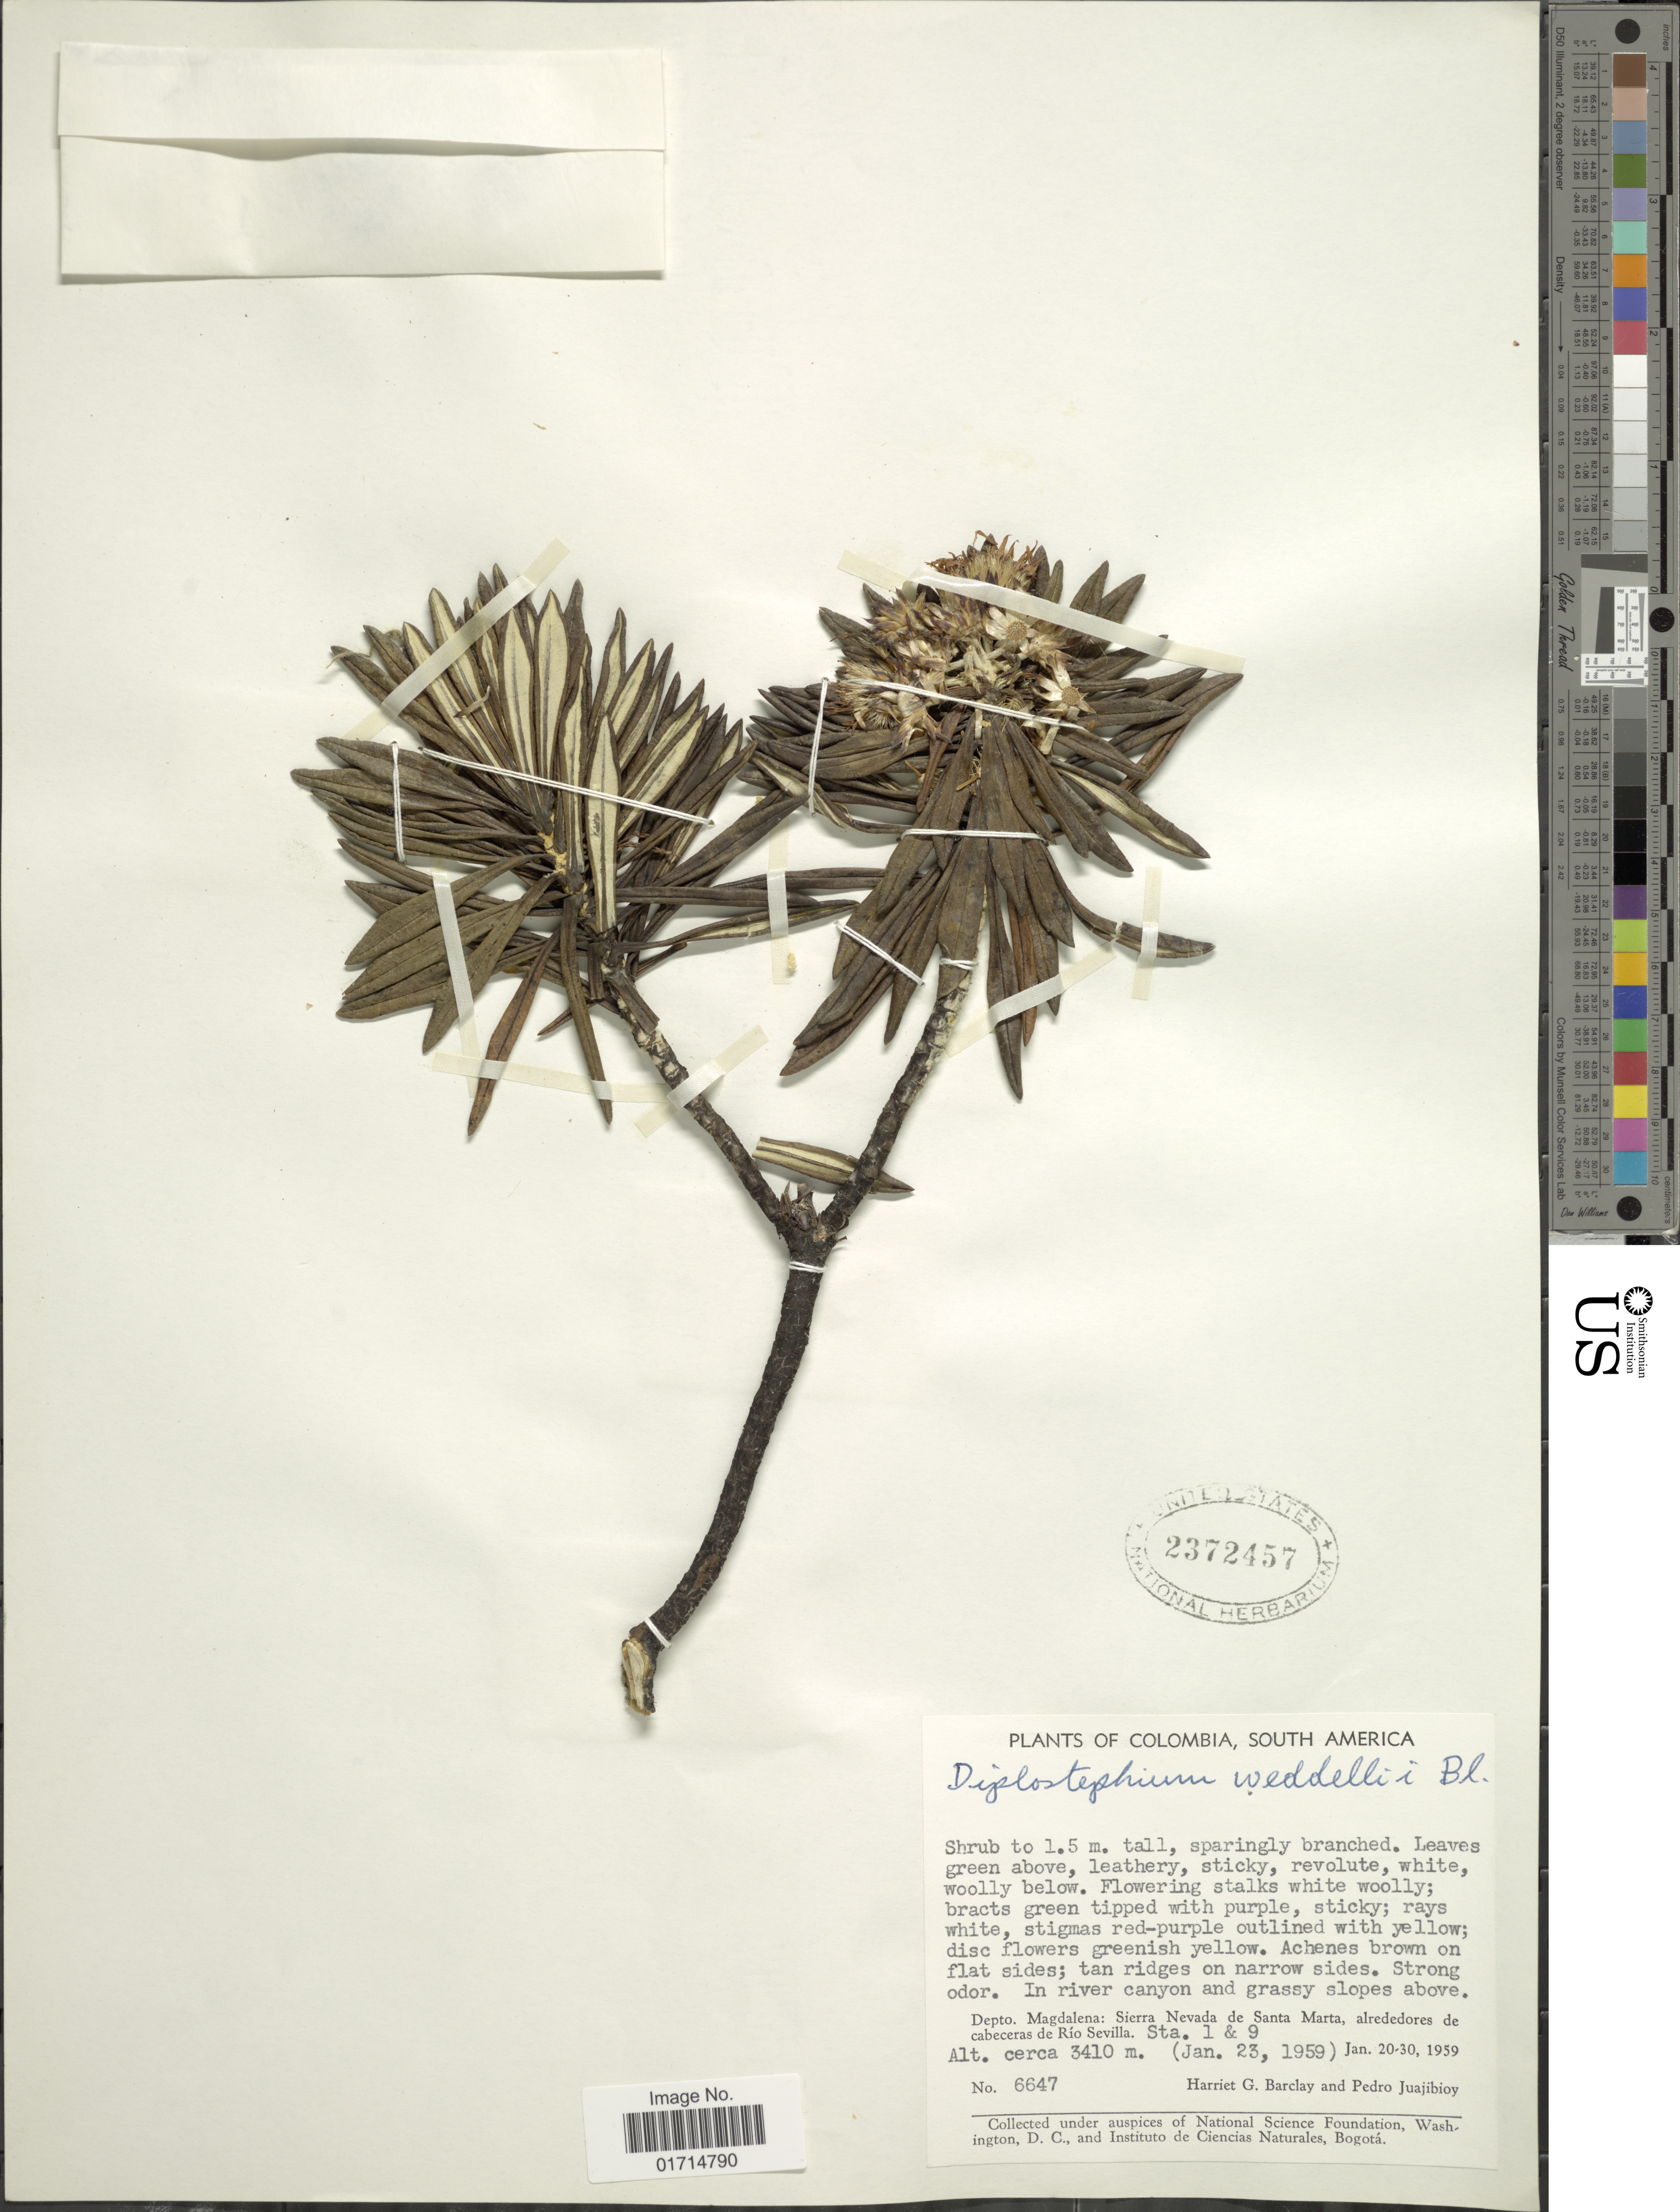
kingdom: Plantae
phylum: Tracheophyta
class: Magnoliopsida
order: Asterales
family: Asteraceae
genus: Diplostephium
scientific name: Diplostephium weddellii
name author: S.F. Blake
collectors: H. G. Barclay & P. Juajibioy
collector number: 6647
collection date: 1959-01-23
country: Colombia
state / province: Magdalena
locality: Colombia, South America. Depto. Magdalena: Sierra Nevada de Santa Marta, alrededores de cabeceras de Rio Sevilla.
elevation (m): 3410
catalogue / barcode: US 2372457